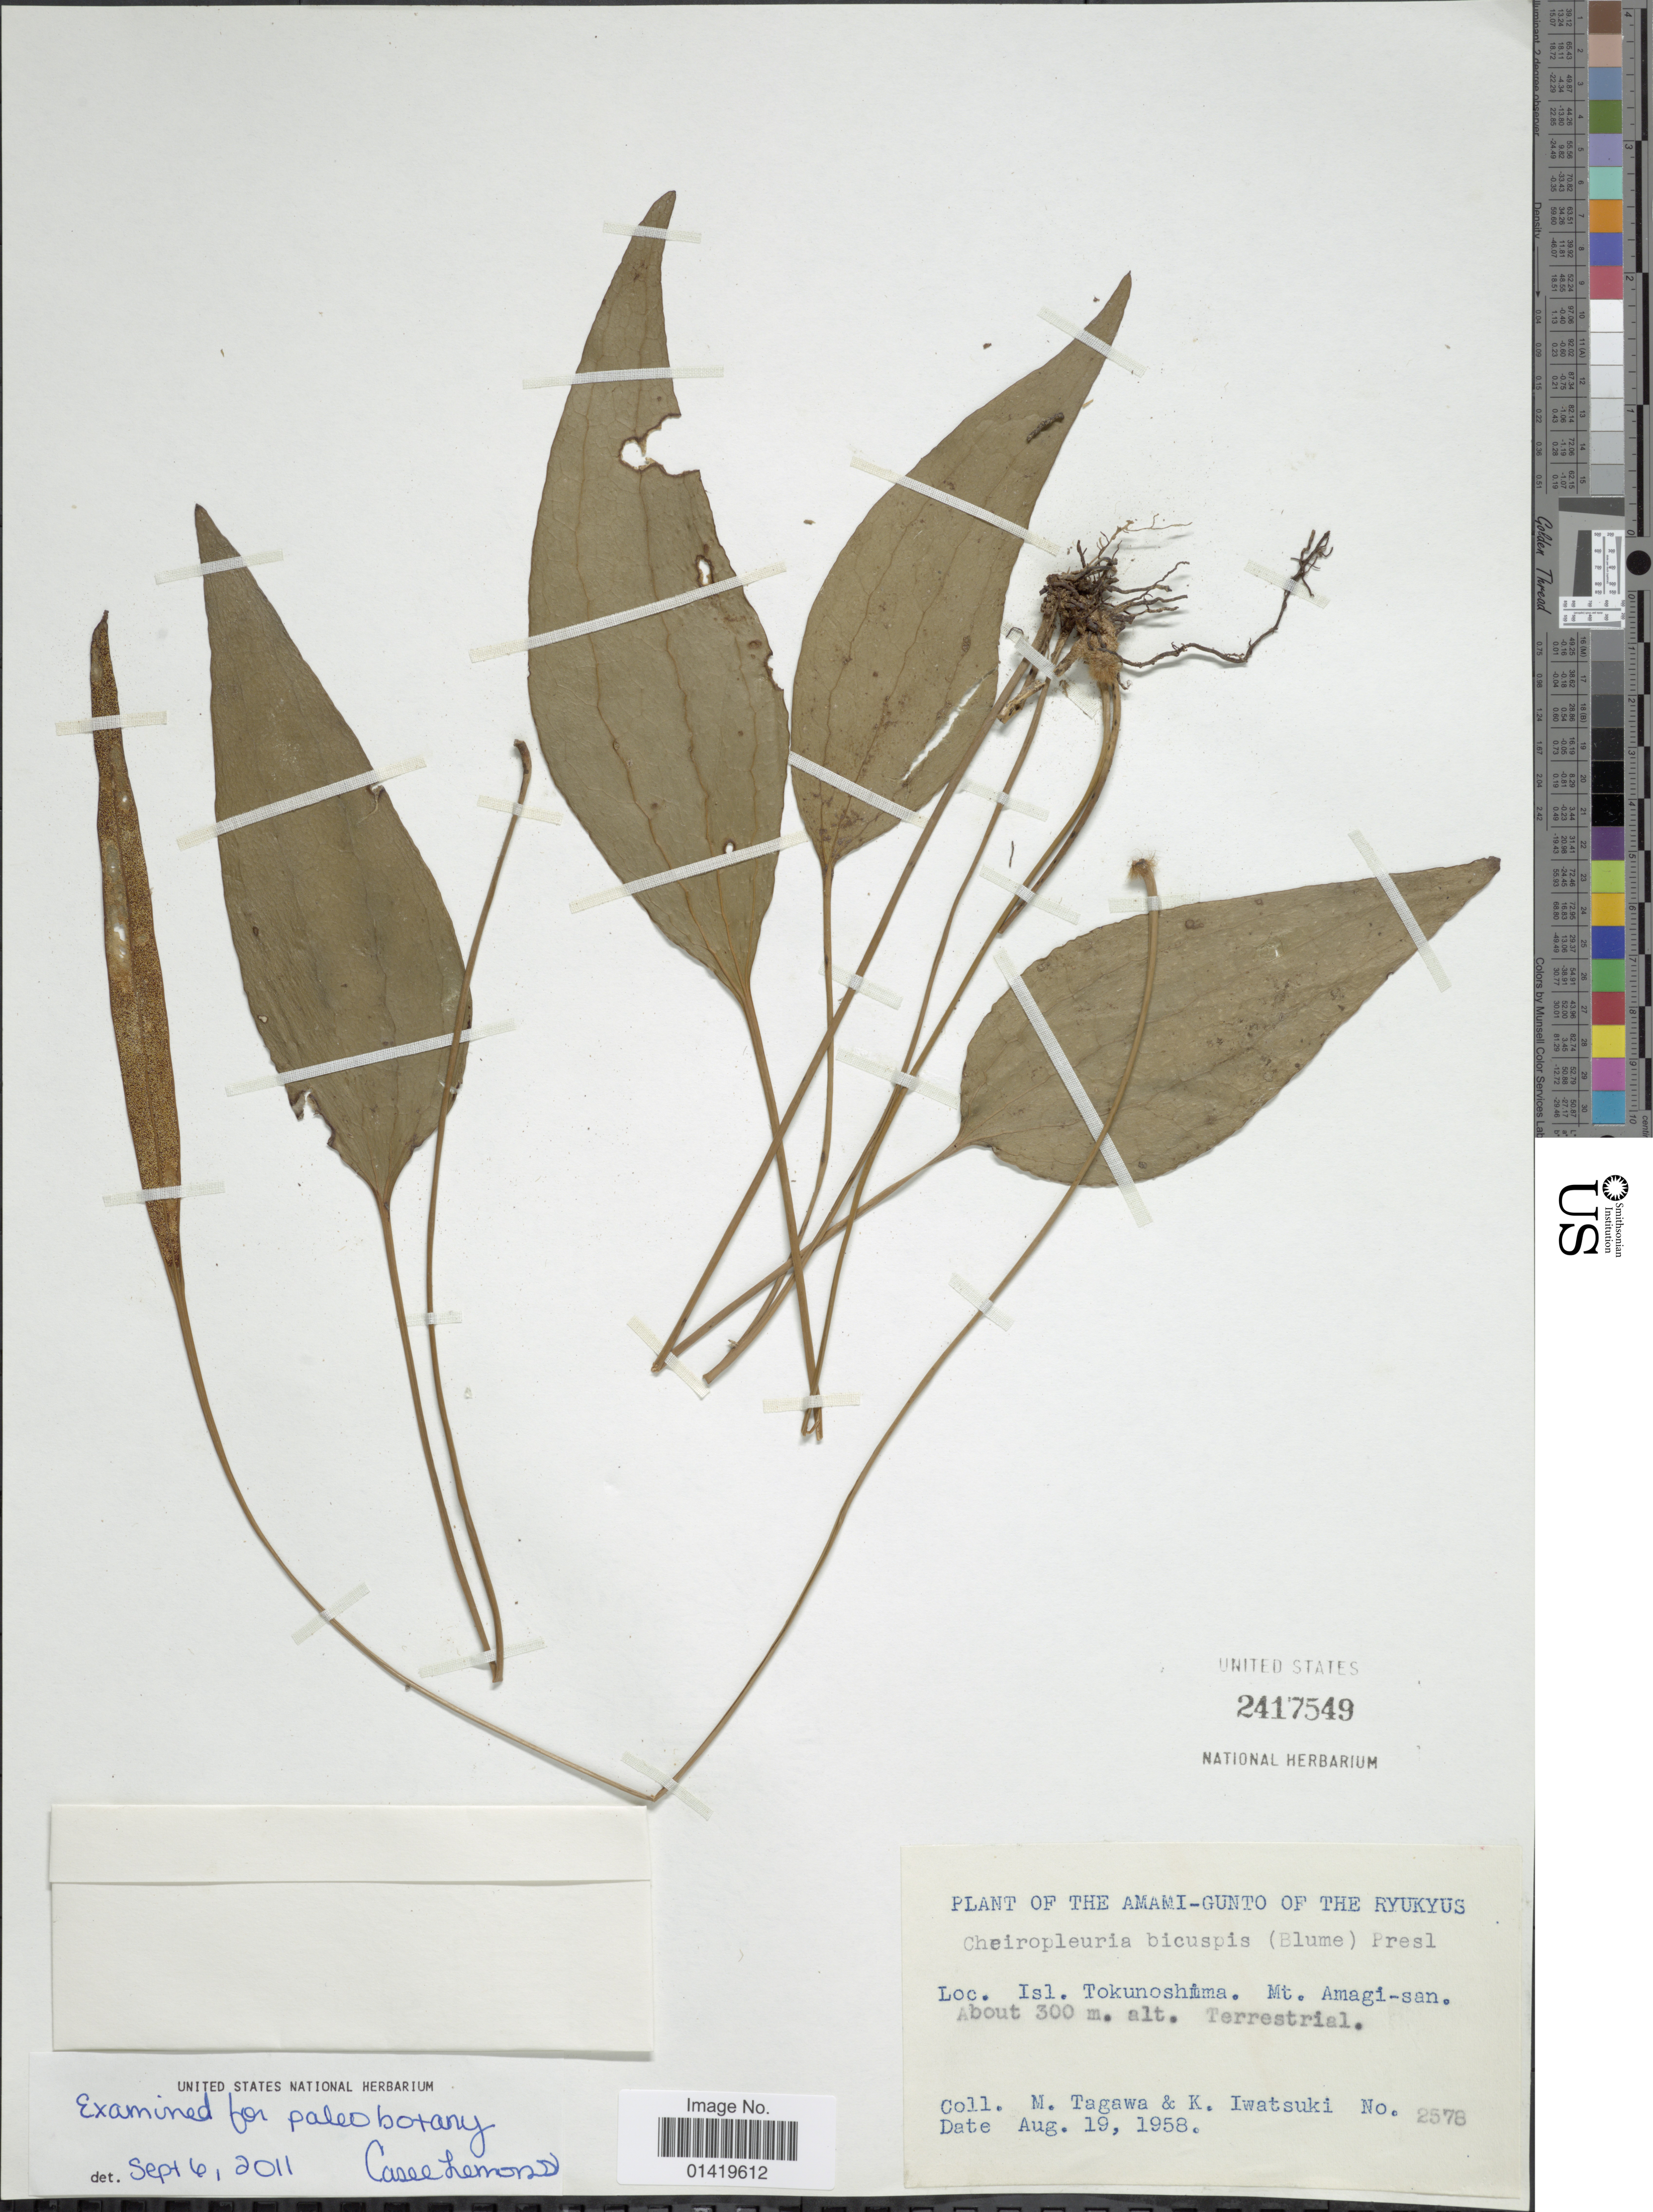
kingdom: Plantae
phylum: Tracheophyta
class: Polypodiopsida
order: Gleicheniales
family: Dipteridaceae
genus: Cheiropleuria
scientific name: Cheiropleuria bicuspis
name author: (Blume) C. Presl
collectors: M. Tagawa & K. Iwatsuki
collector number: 2578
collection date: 1958-08-19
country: Japan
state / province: Okinawa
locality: The Amami-Gunto of the Ryukyu. Isl. Tokunoshima. Mt. Amagi-san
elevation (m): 300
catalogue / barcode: US 2417549